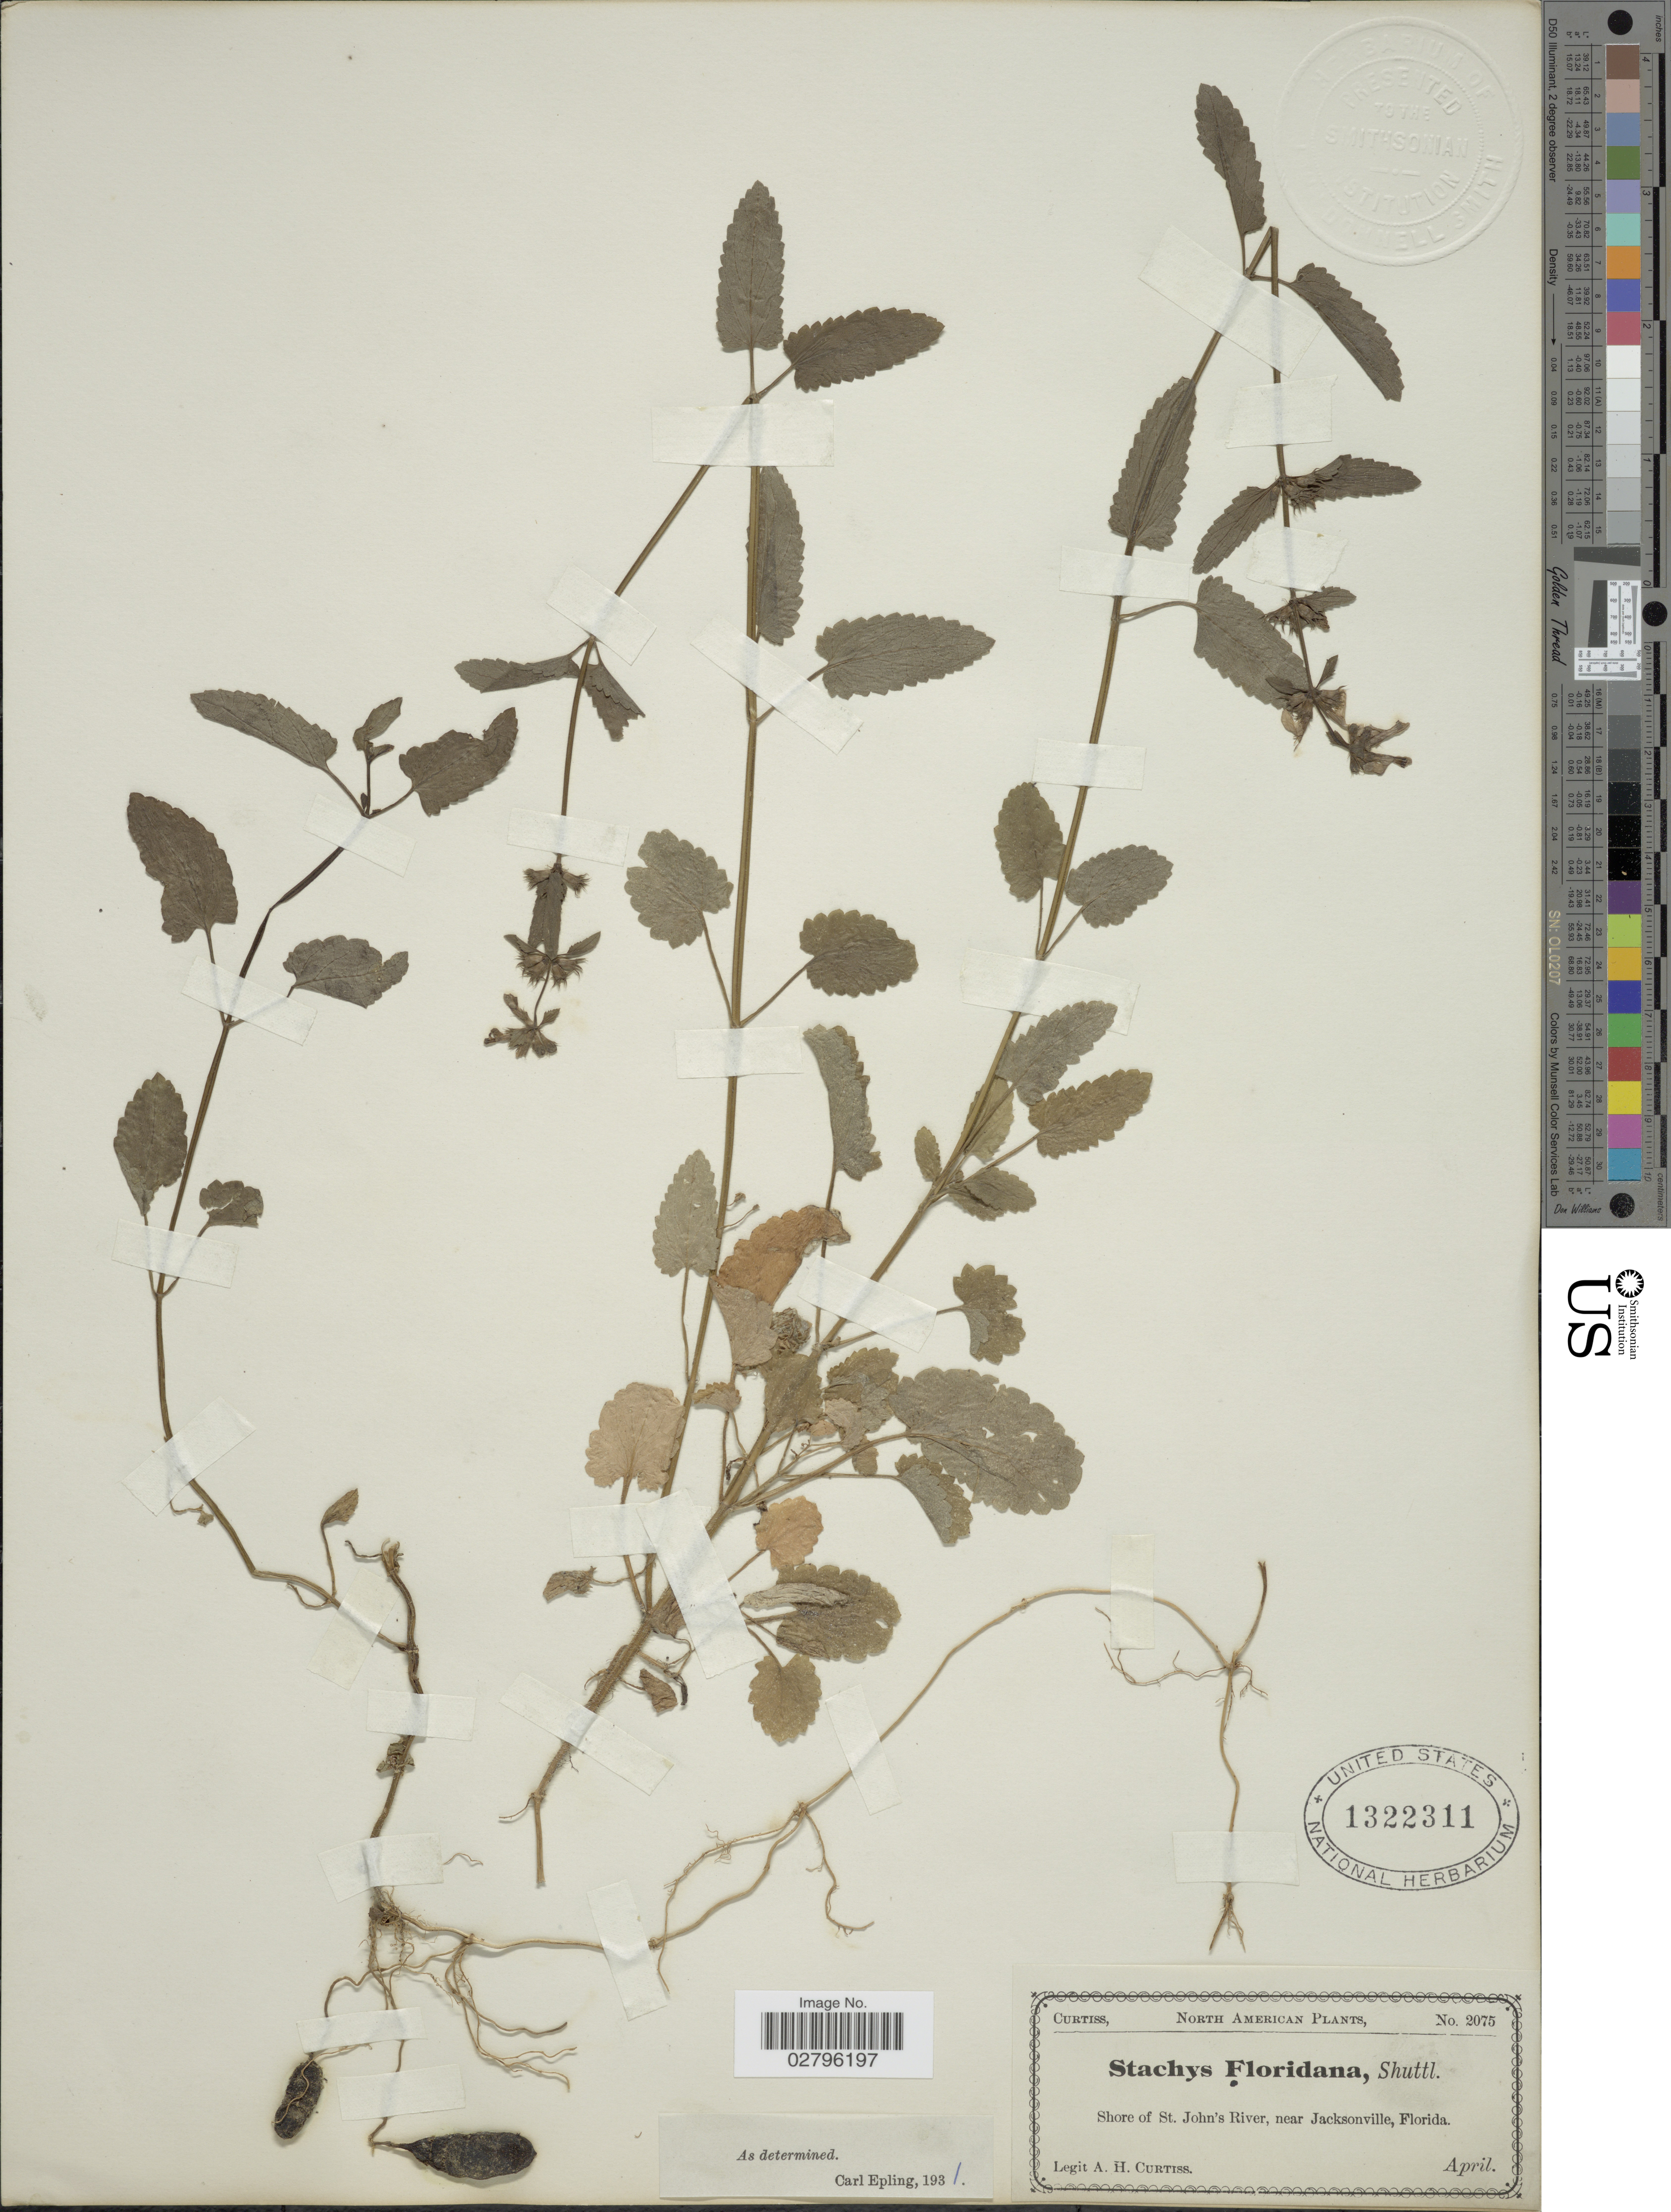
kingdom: Plantae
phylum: Tracheophyta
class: Magnoliopsida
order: Lamiales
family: Lamiaceae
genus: Stachys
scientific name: Stachys floridana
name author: Shuttlew. ex Benth.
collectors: A. H. Curtiss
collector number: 2075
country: United States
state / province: Florida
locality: Shore of St. John's River, near Jacksonville, Florida.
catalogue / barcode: US 1322311